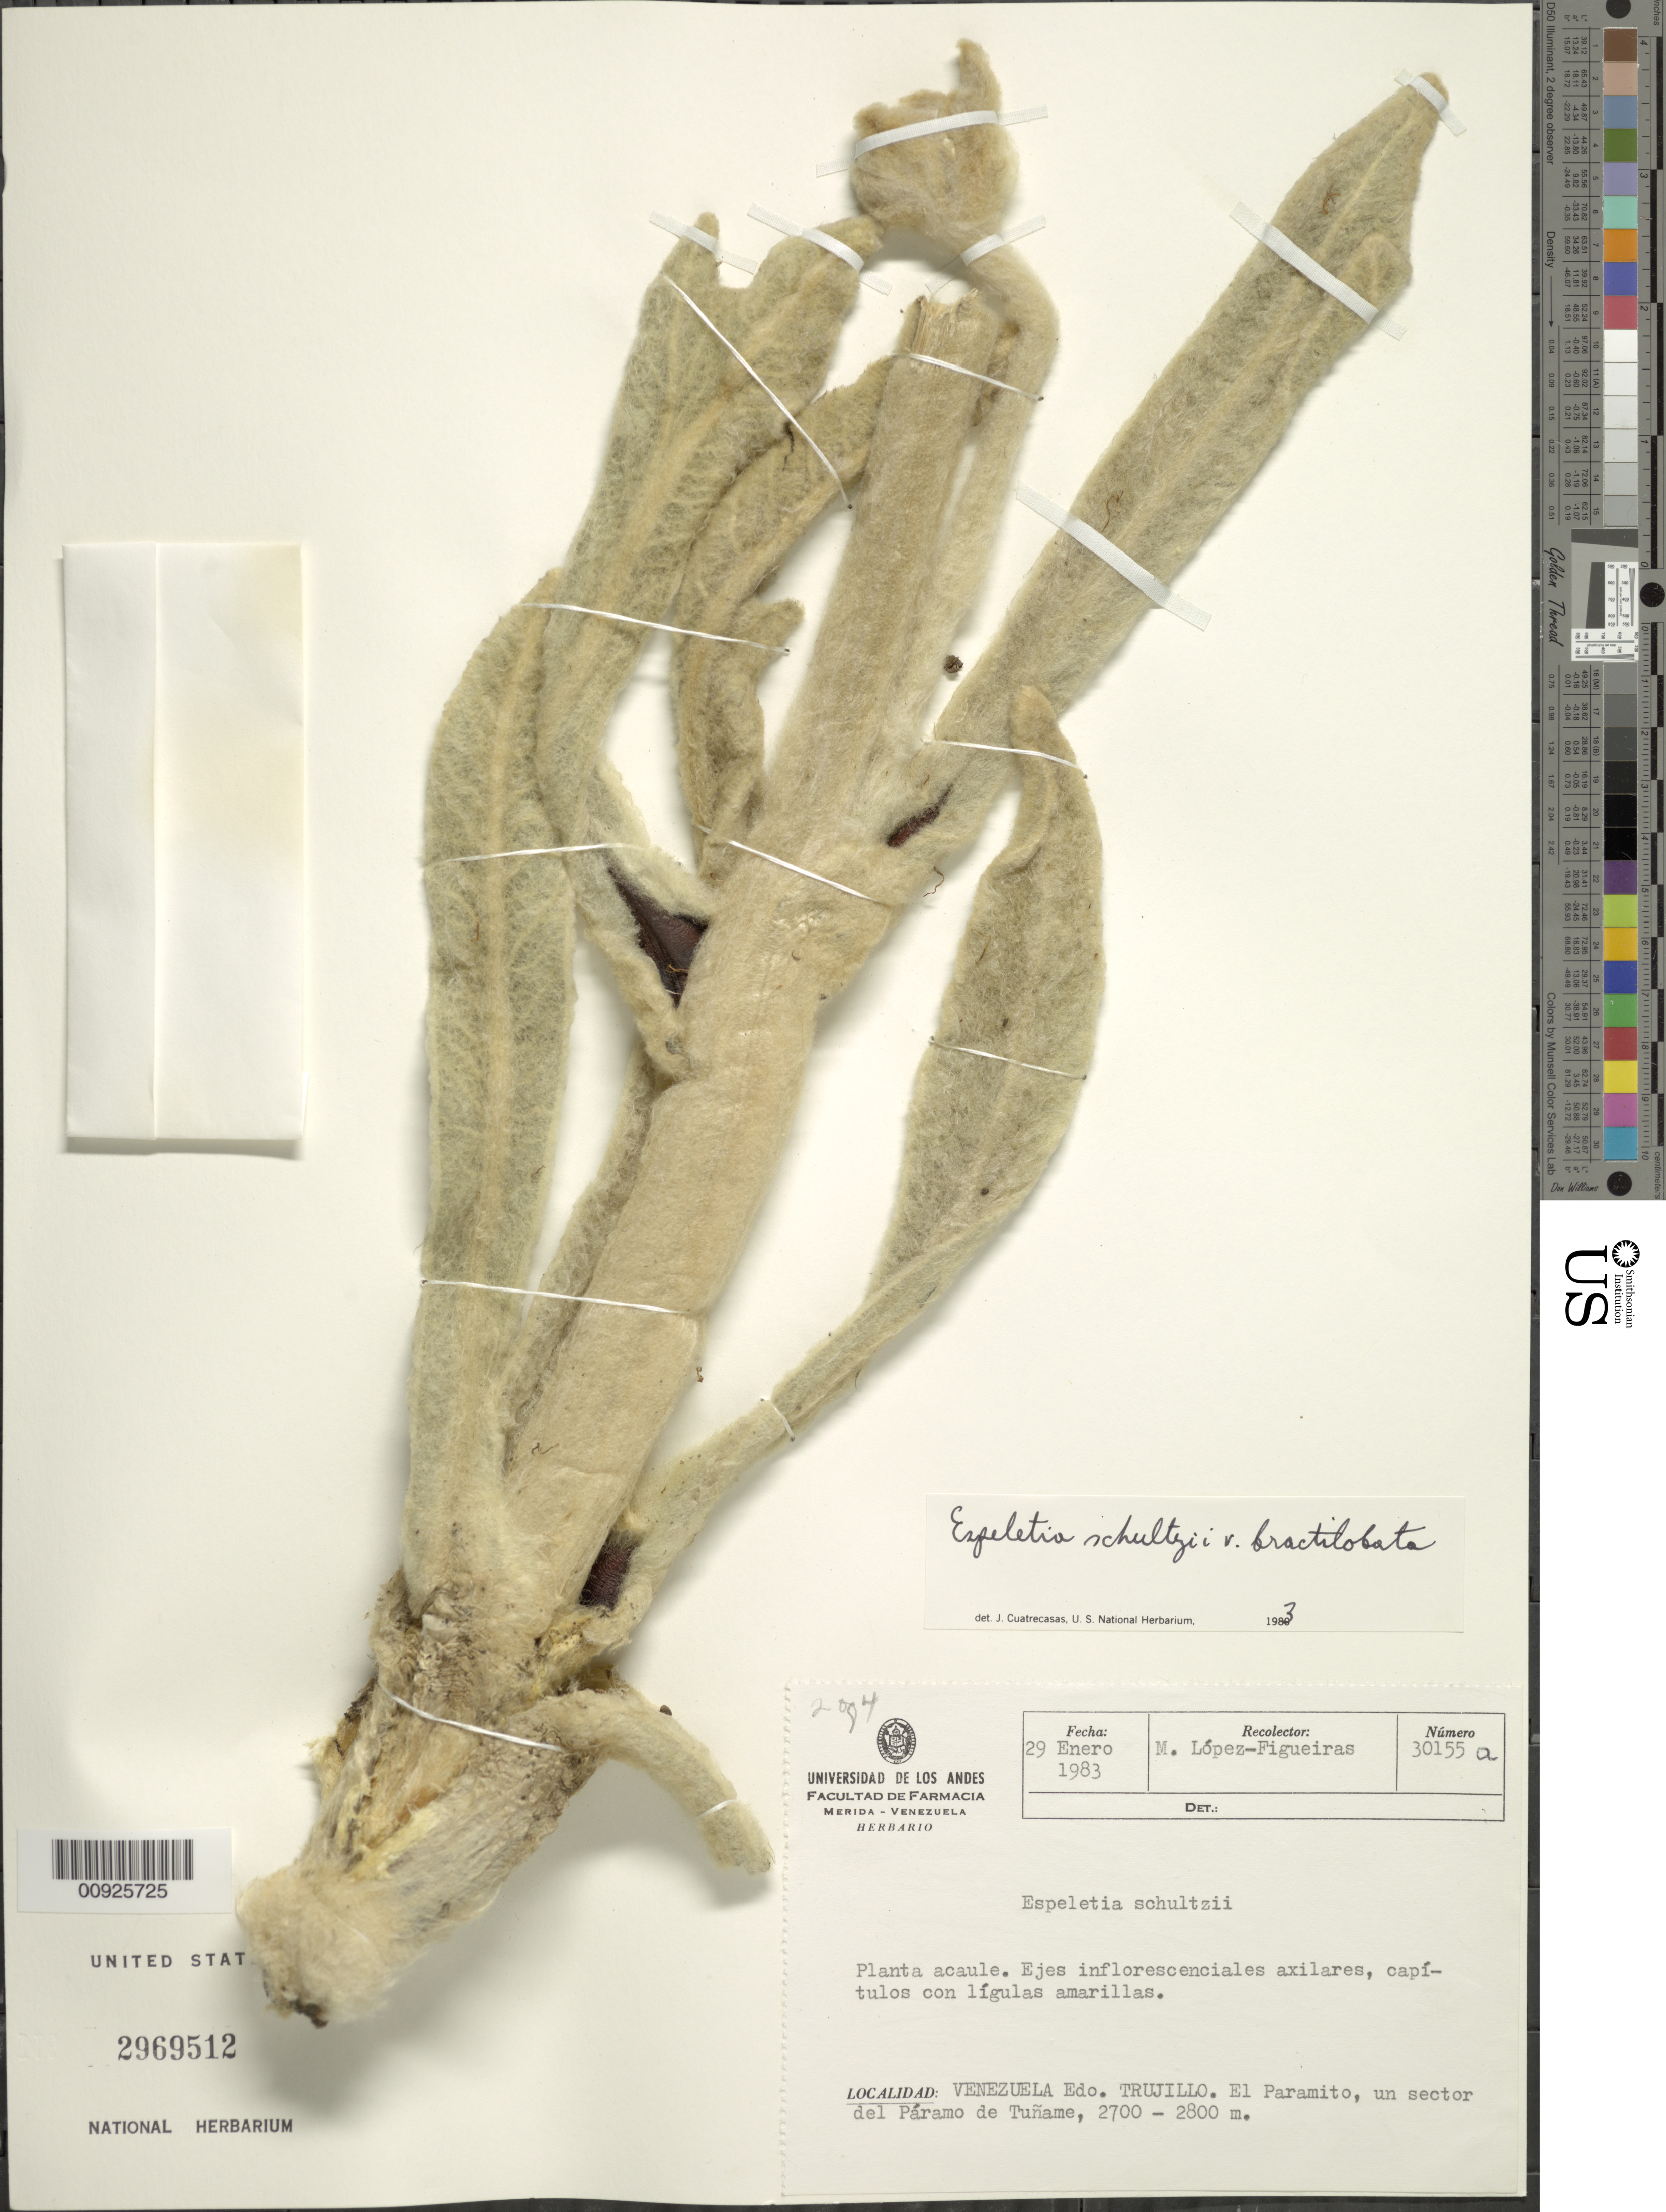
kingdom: Plantae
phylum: Tracheophyta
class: Magnoliopsida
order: Asterales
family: Asteraceae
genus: Espeletia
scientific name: Espeletia schultzii var. bractilobata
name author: Cuatrec.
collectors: M. López Figueiras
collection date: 1983-01-29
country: Venezuela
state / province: Trujillo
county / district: D. Rangel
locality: P. de Tuñame. El Paramito, un sector del Páramo de Tuñame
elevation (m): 2700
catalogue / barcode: US 2969512